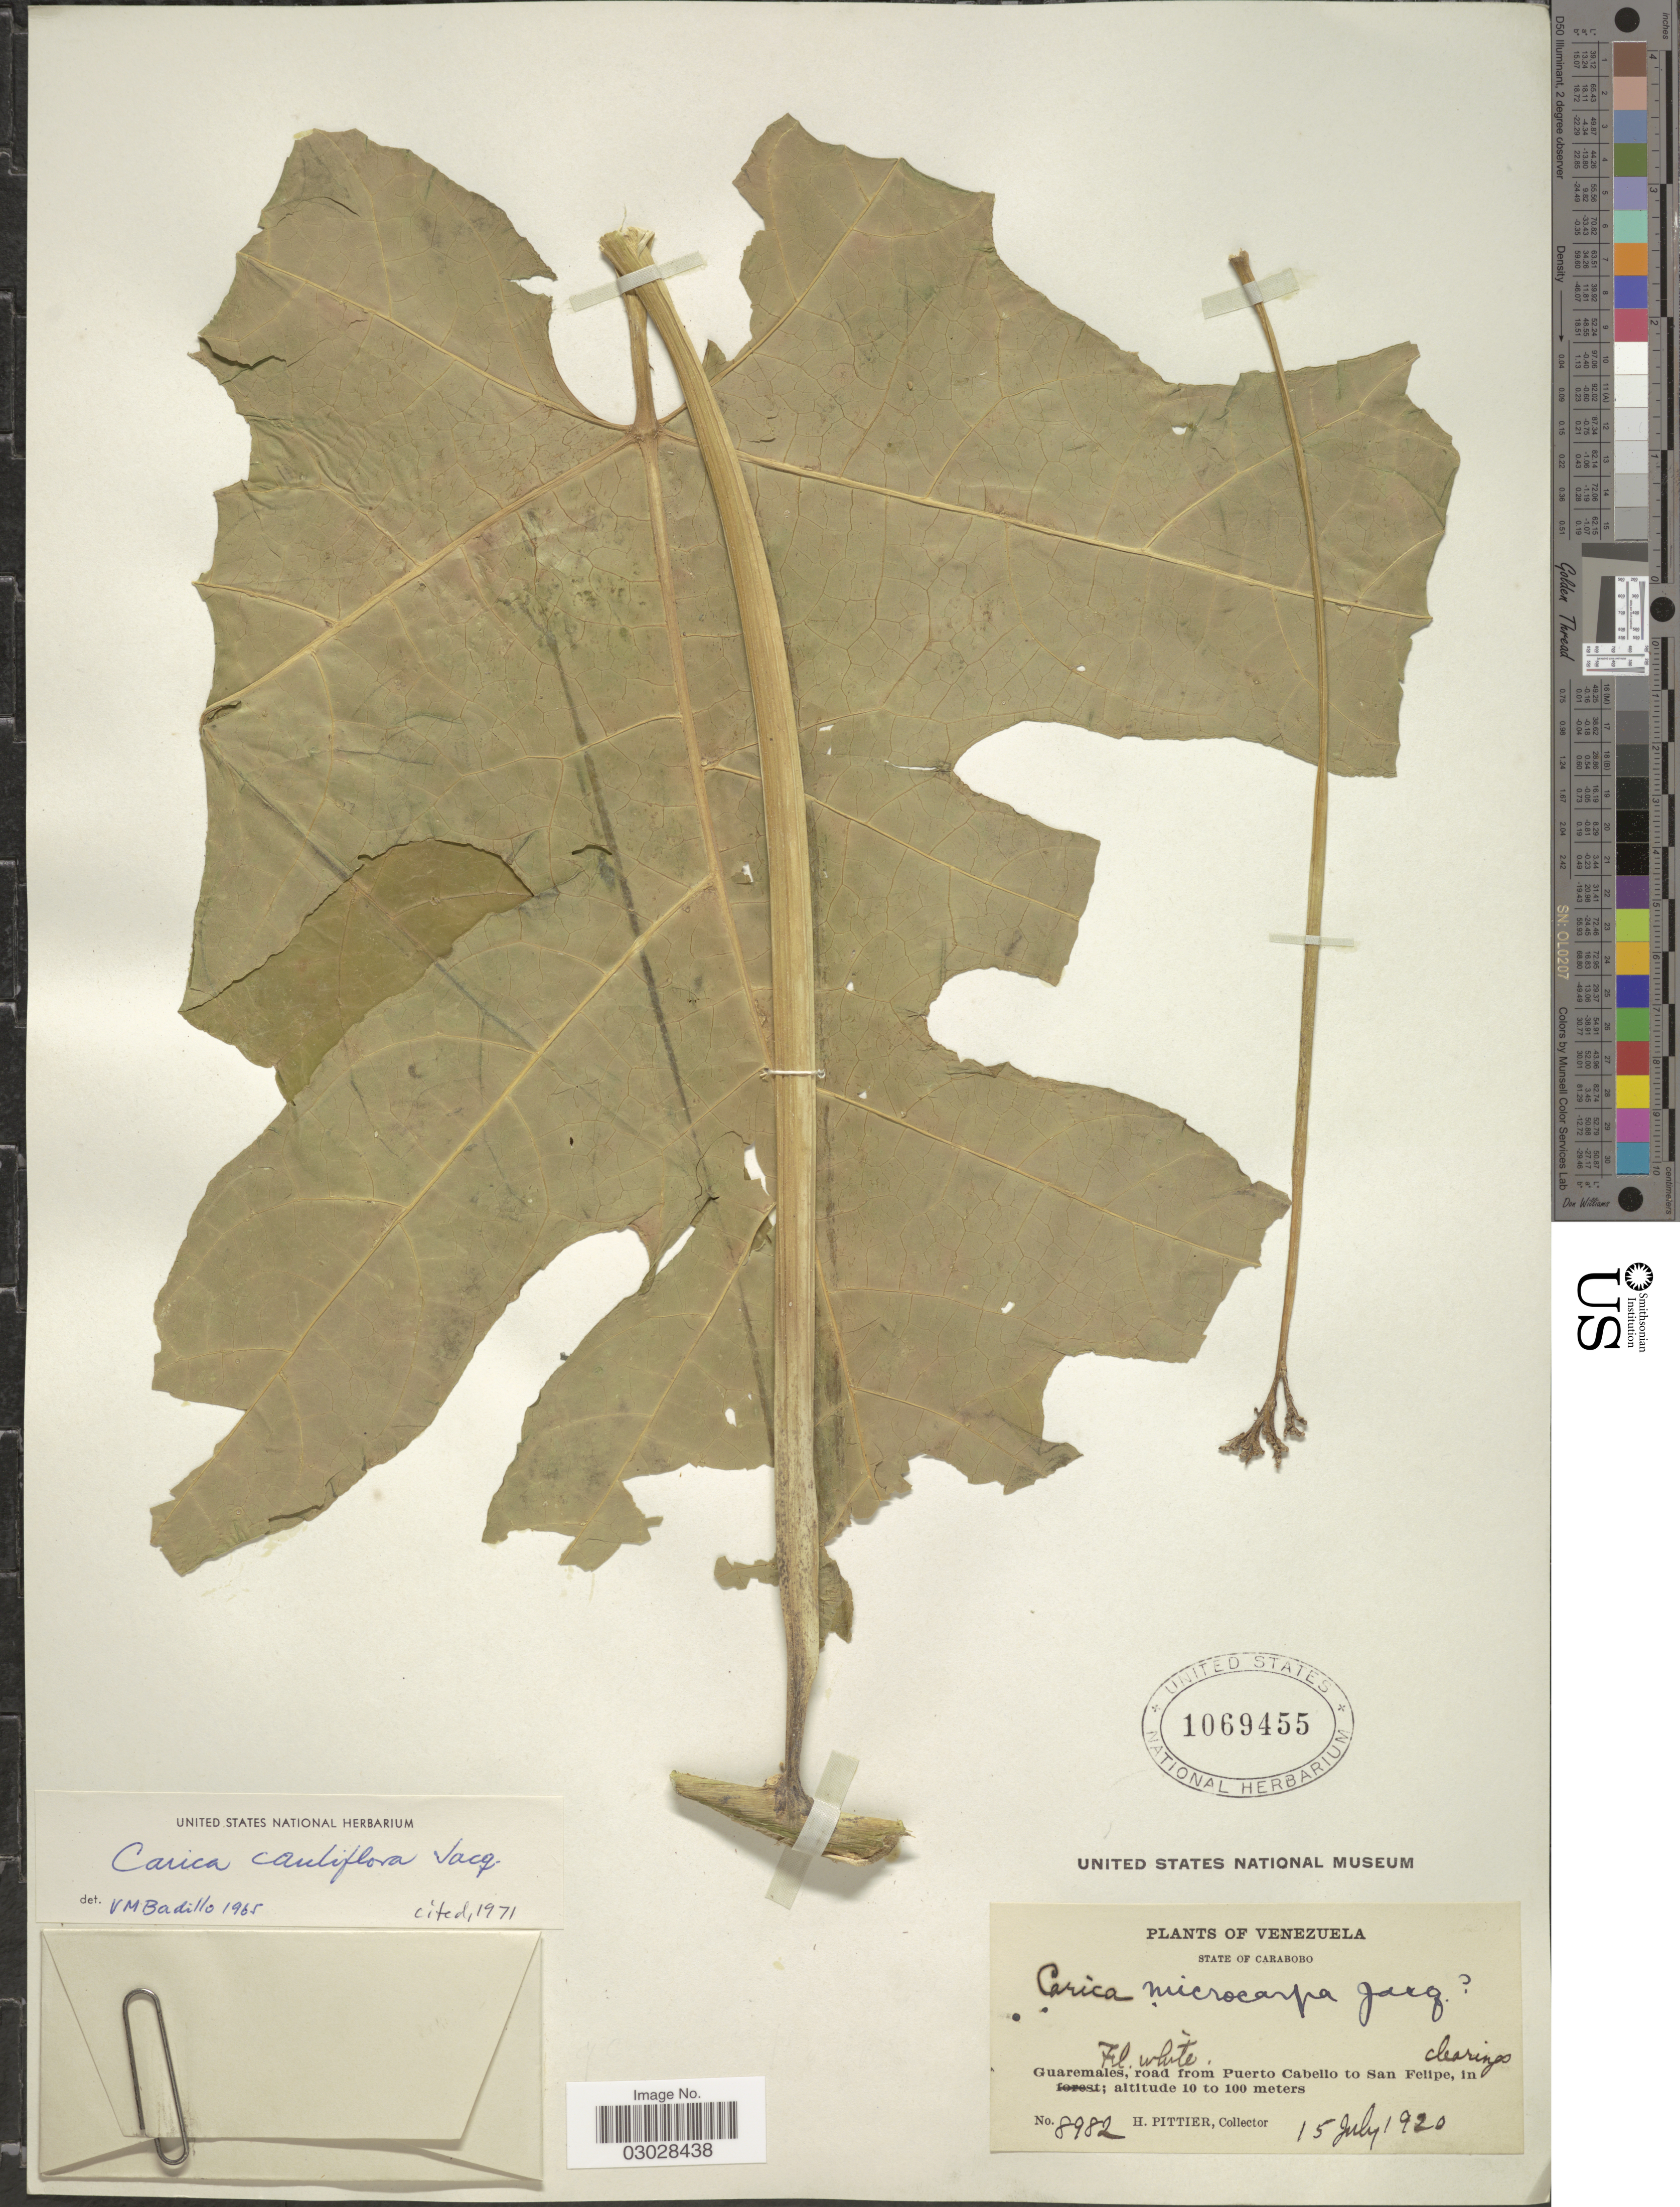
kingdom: Plantae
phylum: Tracheophyta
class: Magnoliopsida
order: Brassicales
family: Caricaceae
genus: Vasconcellea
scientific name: Vasconcellea cauliflora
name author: (Jacq.) A. DC.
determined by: Strong, M. T., (US), Smithsonian Institution - National Museum of Natural History (UNITED STATES)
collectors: H. F. Pittier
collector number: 8982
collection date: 1920-07-15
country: Venezuela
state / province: Carabobo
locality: Guaremales, road from Puerto Cabello to San Felipe.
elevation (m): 10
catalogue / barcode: US 1069455